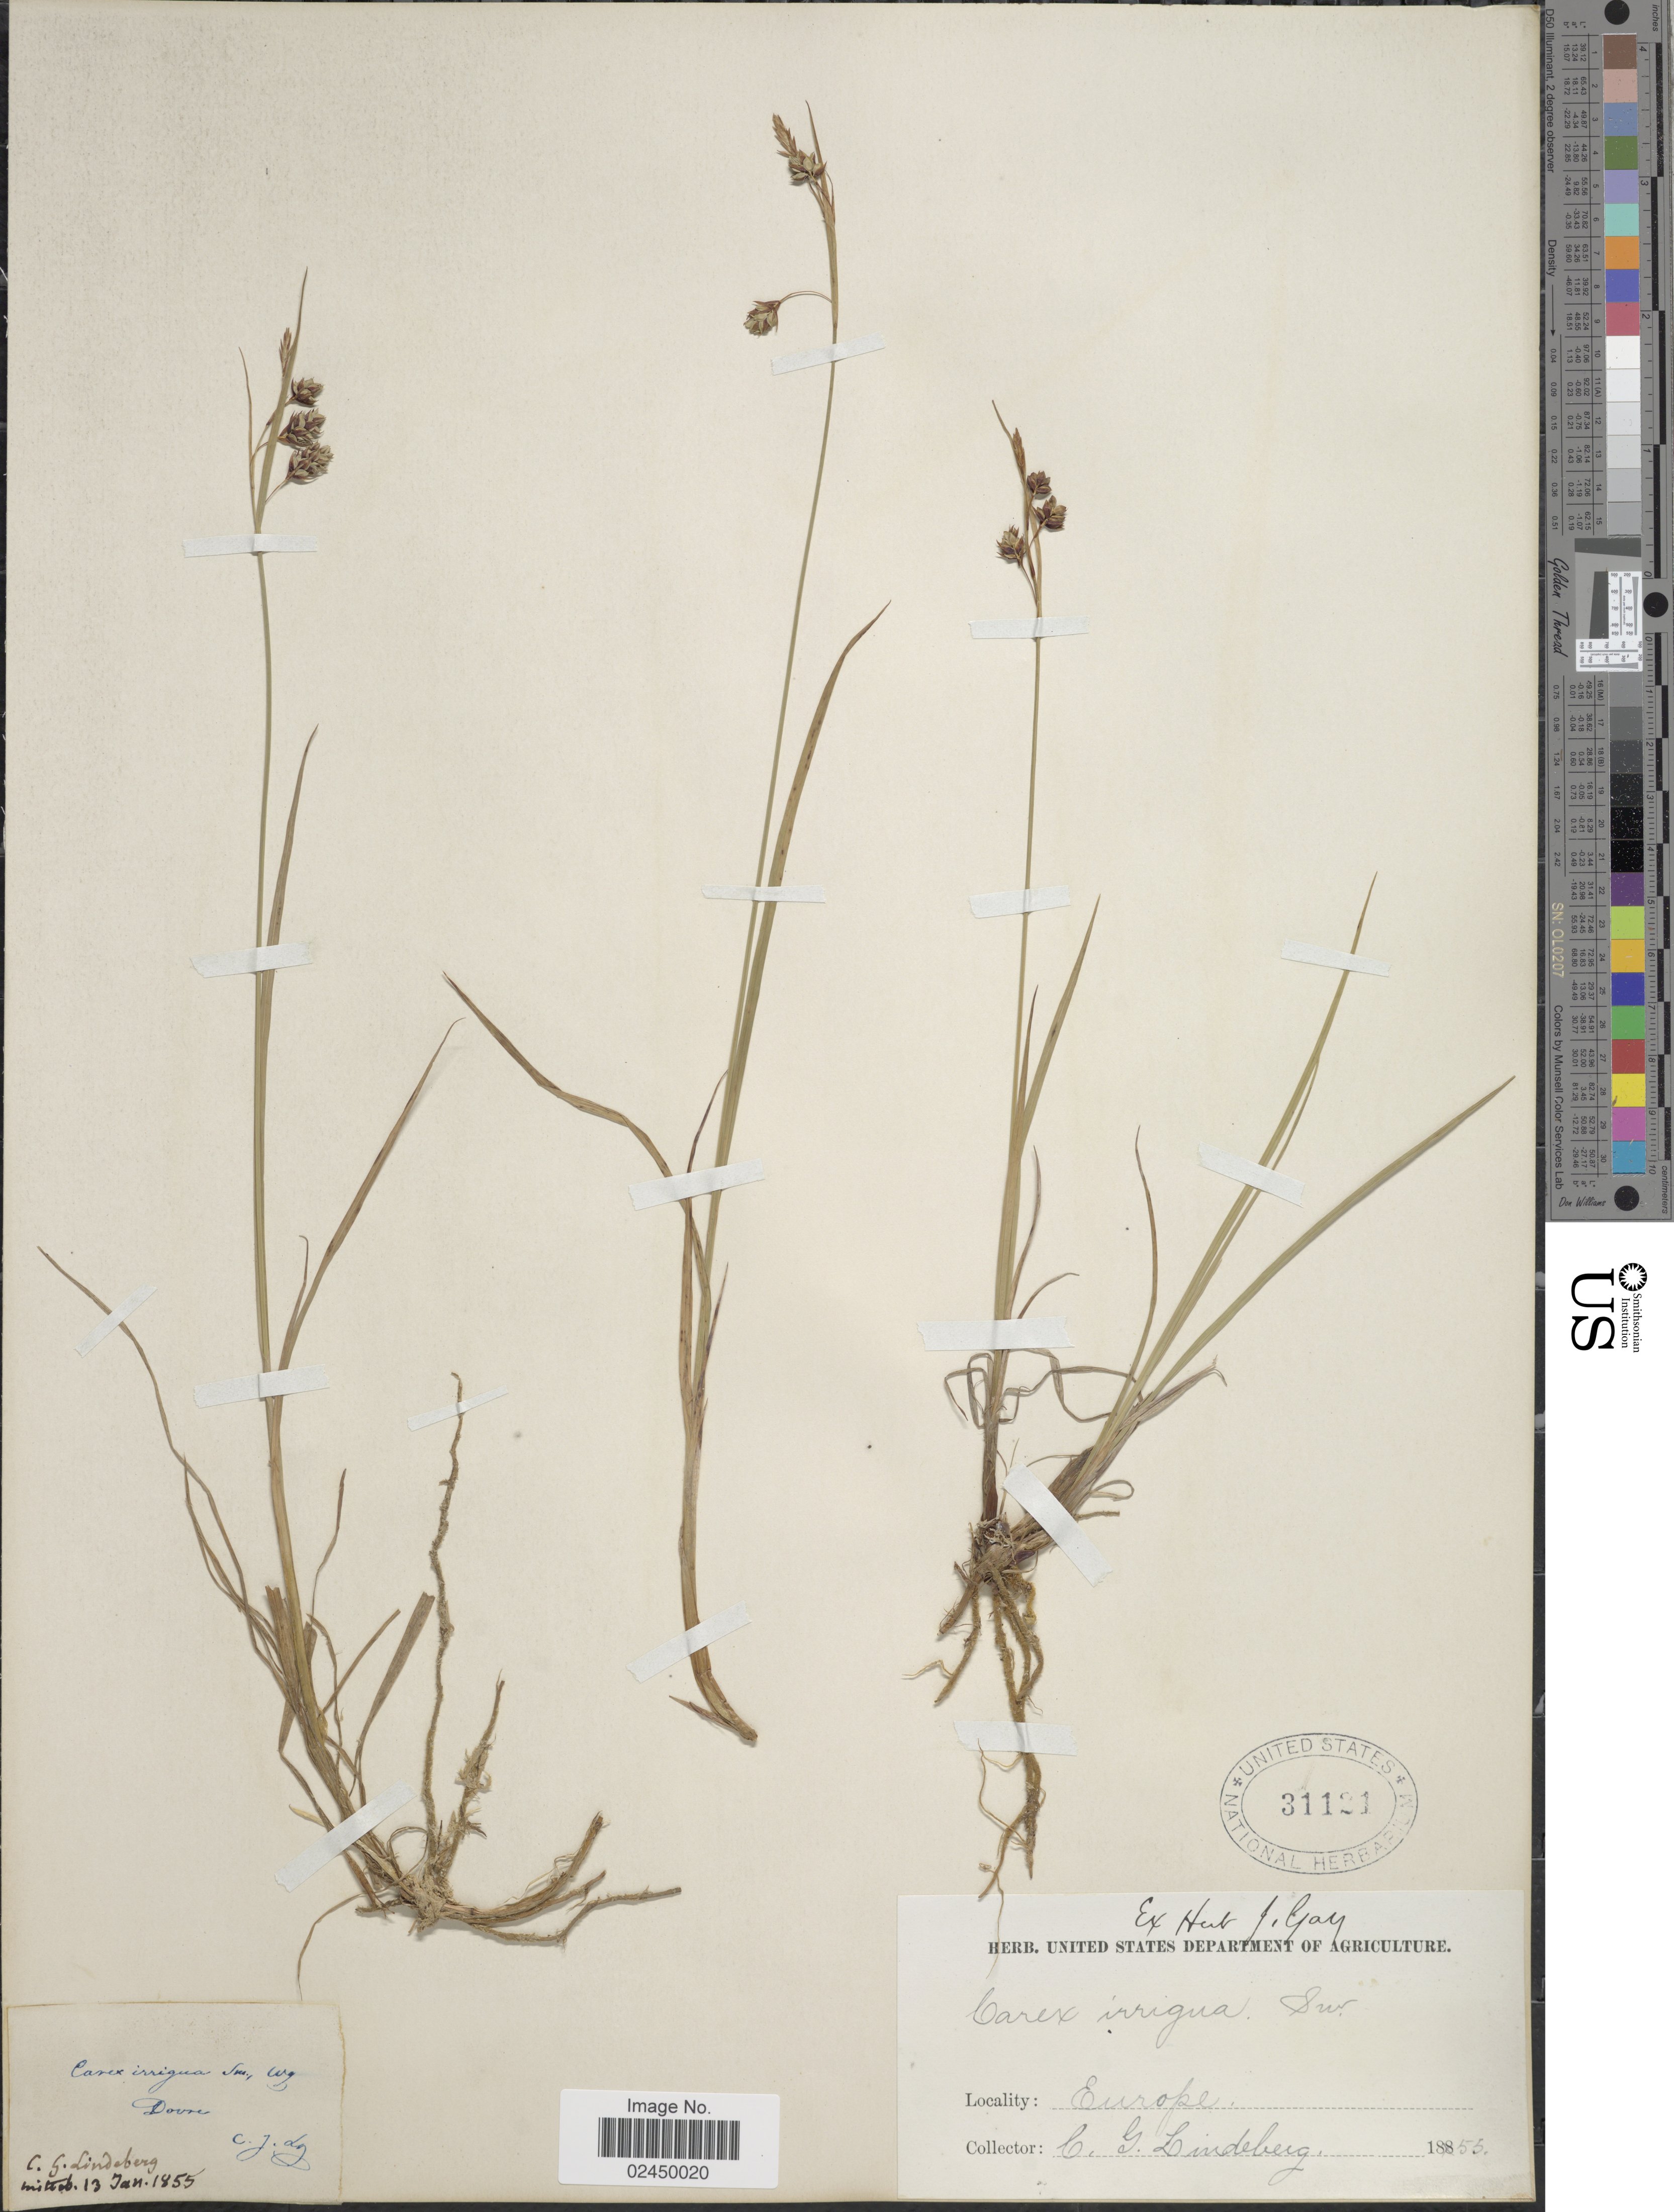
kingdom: Plantae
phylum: Tracheophyta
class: Liliopsida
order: Poales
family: Cyperaceae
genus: Carex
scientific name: Carex irrigua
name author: (Wahlenb.) Sm. ex Hoppe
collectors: C. Lindeberg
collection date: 1855-01-13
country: Norway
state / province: Oppland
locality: Dovre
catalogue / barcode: US 31121